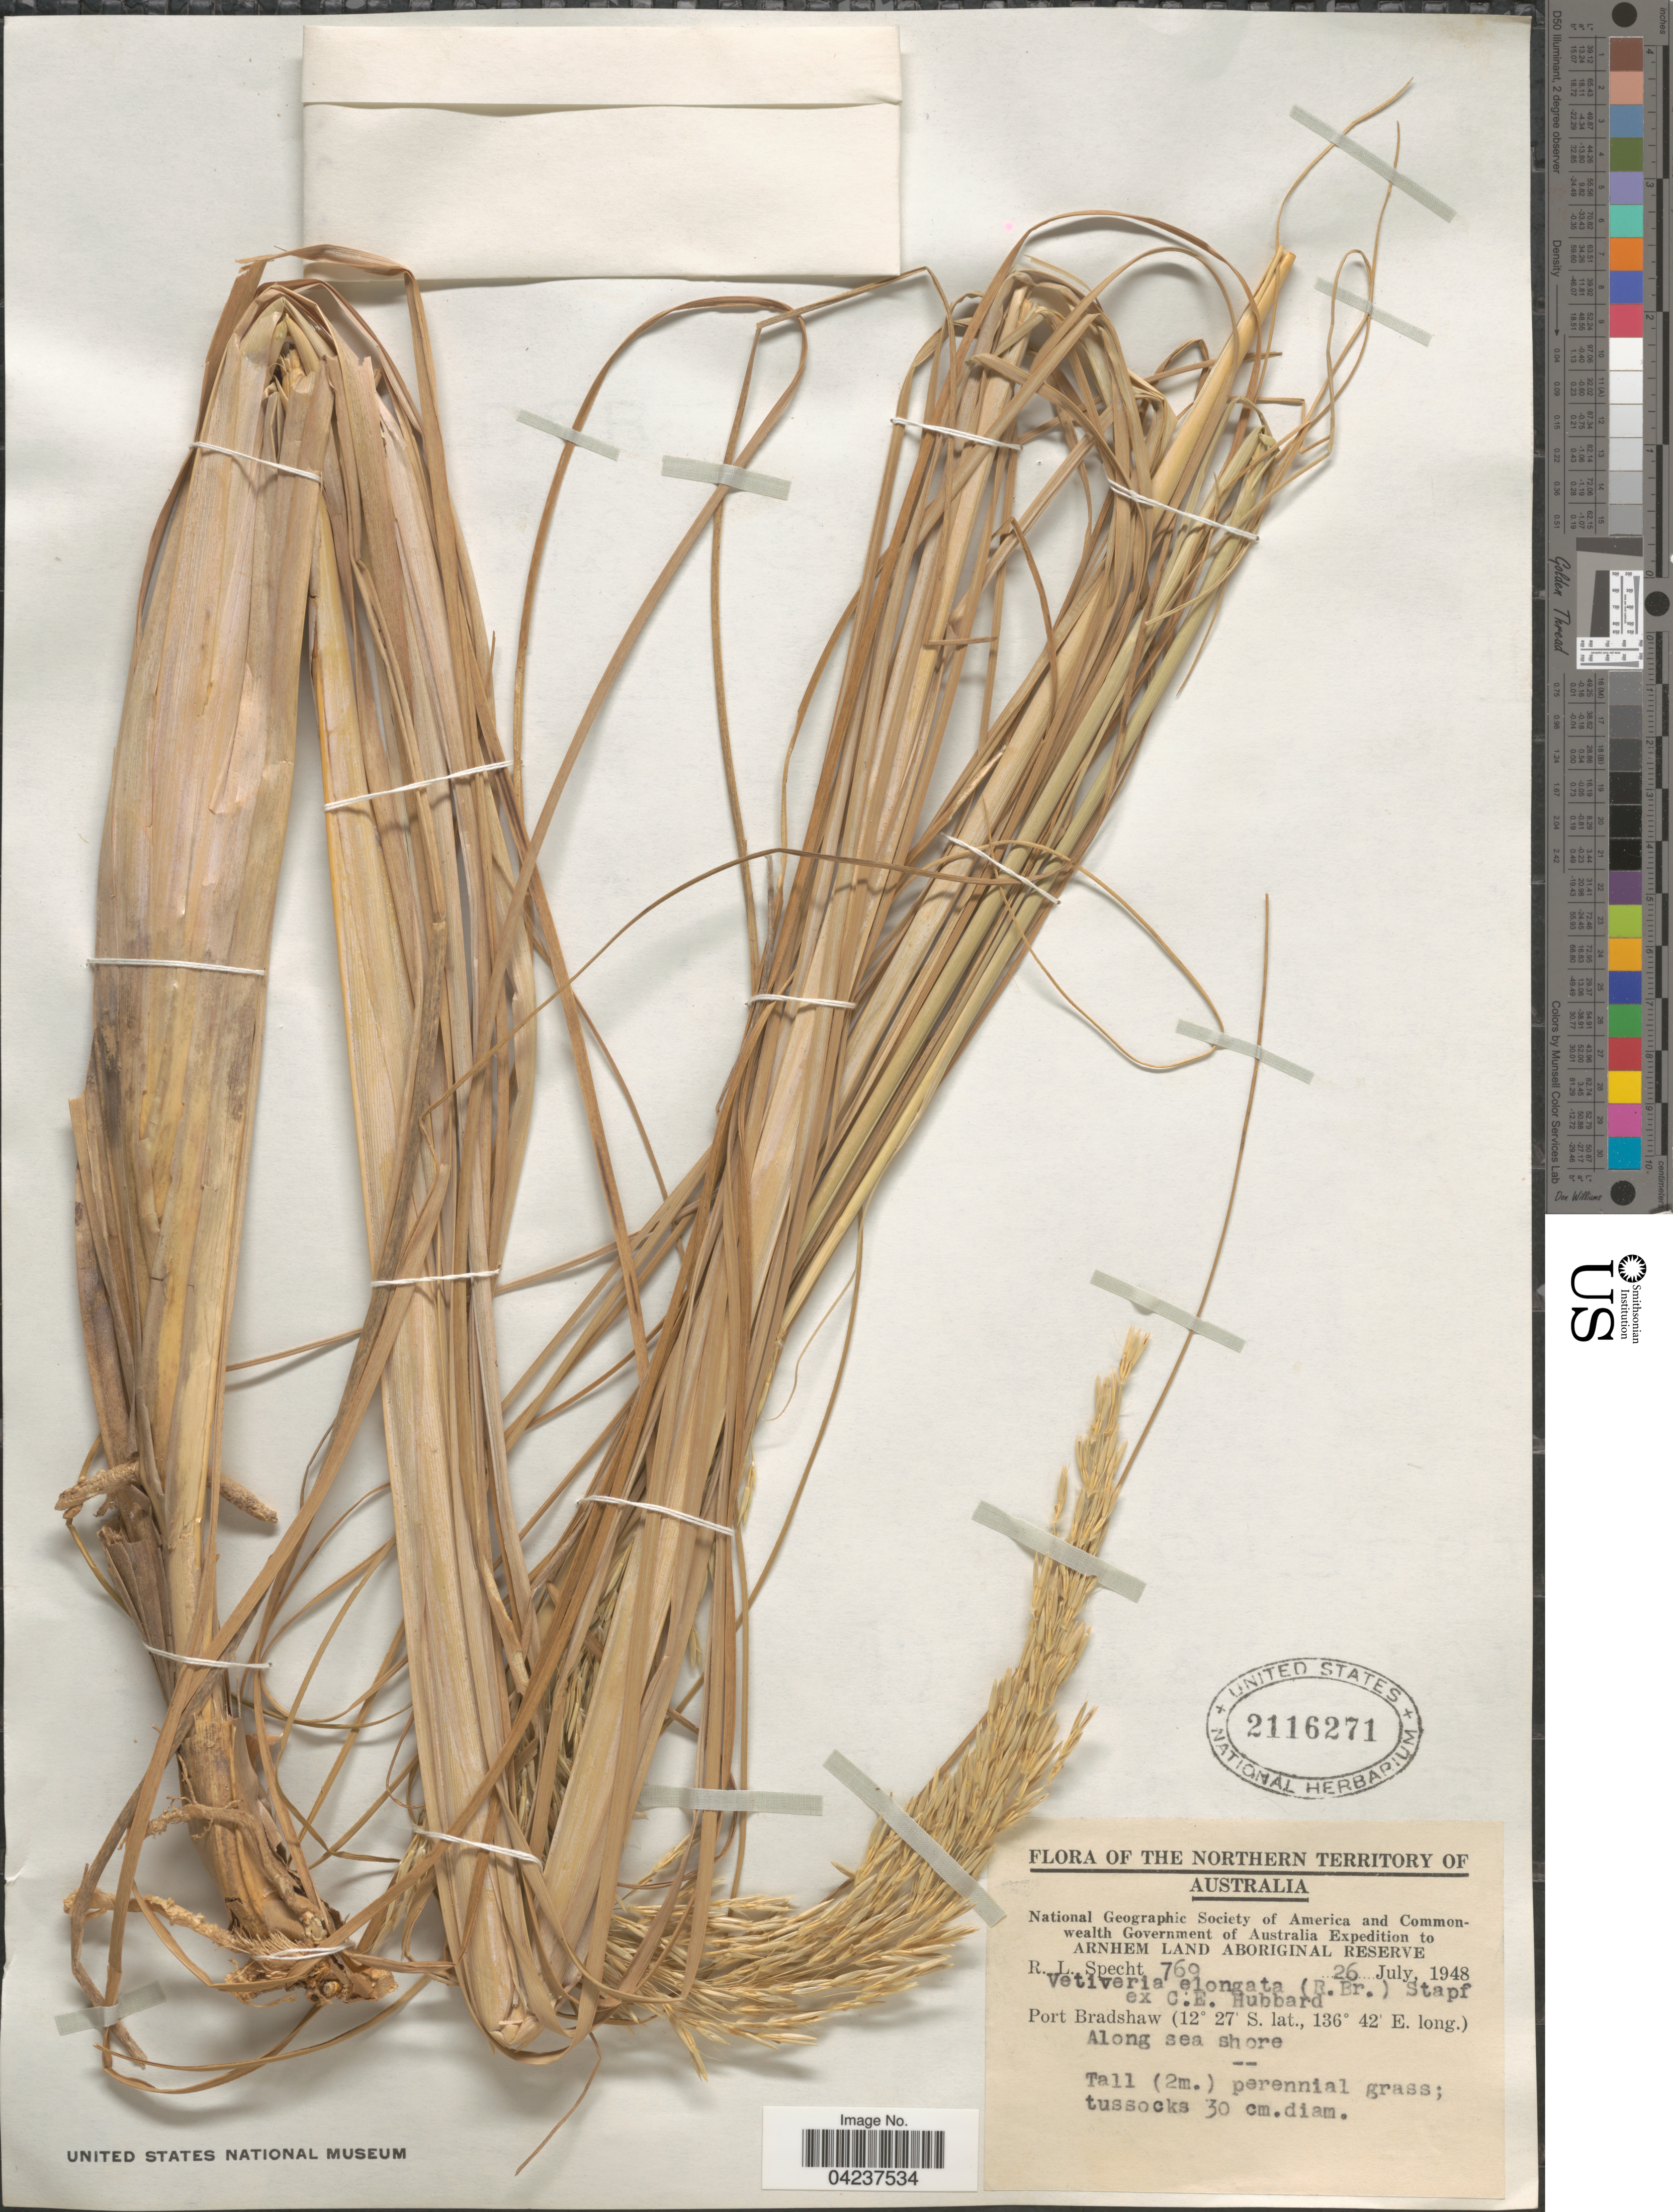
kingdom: Plantae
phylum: Tracheophyta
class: Liliopsida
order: Poales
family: Poaceae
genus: Chrysopogon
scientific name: Chrysopogon elongatus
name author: (R. Br.) Benth.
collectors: R. L. Specht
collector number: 769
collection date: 1948-07-26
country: Australia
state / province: Northern Territory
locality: Australia Expedition to Arnhem Land Aboriginal Reserve. Port Bradshaw.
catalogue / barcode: US 2116271